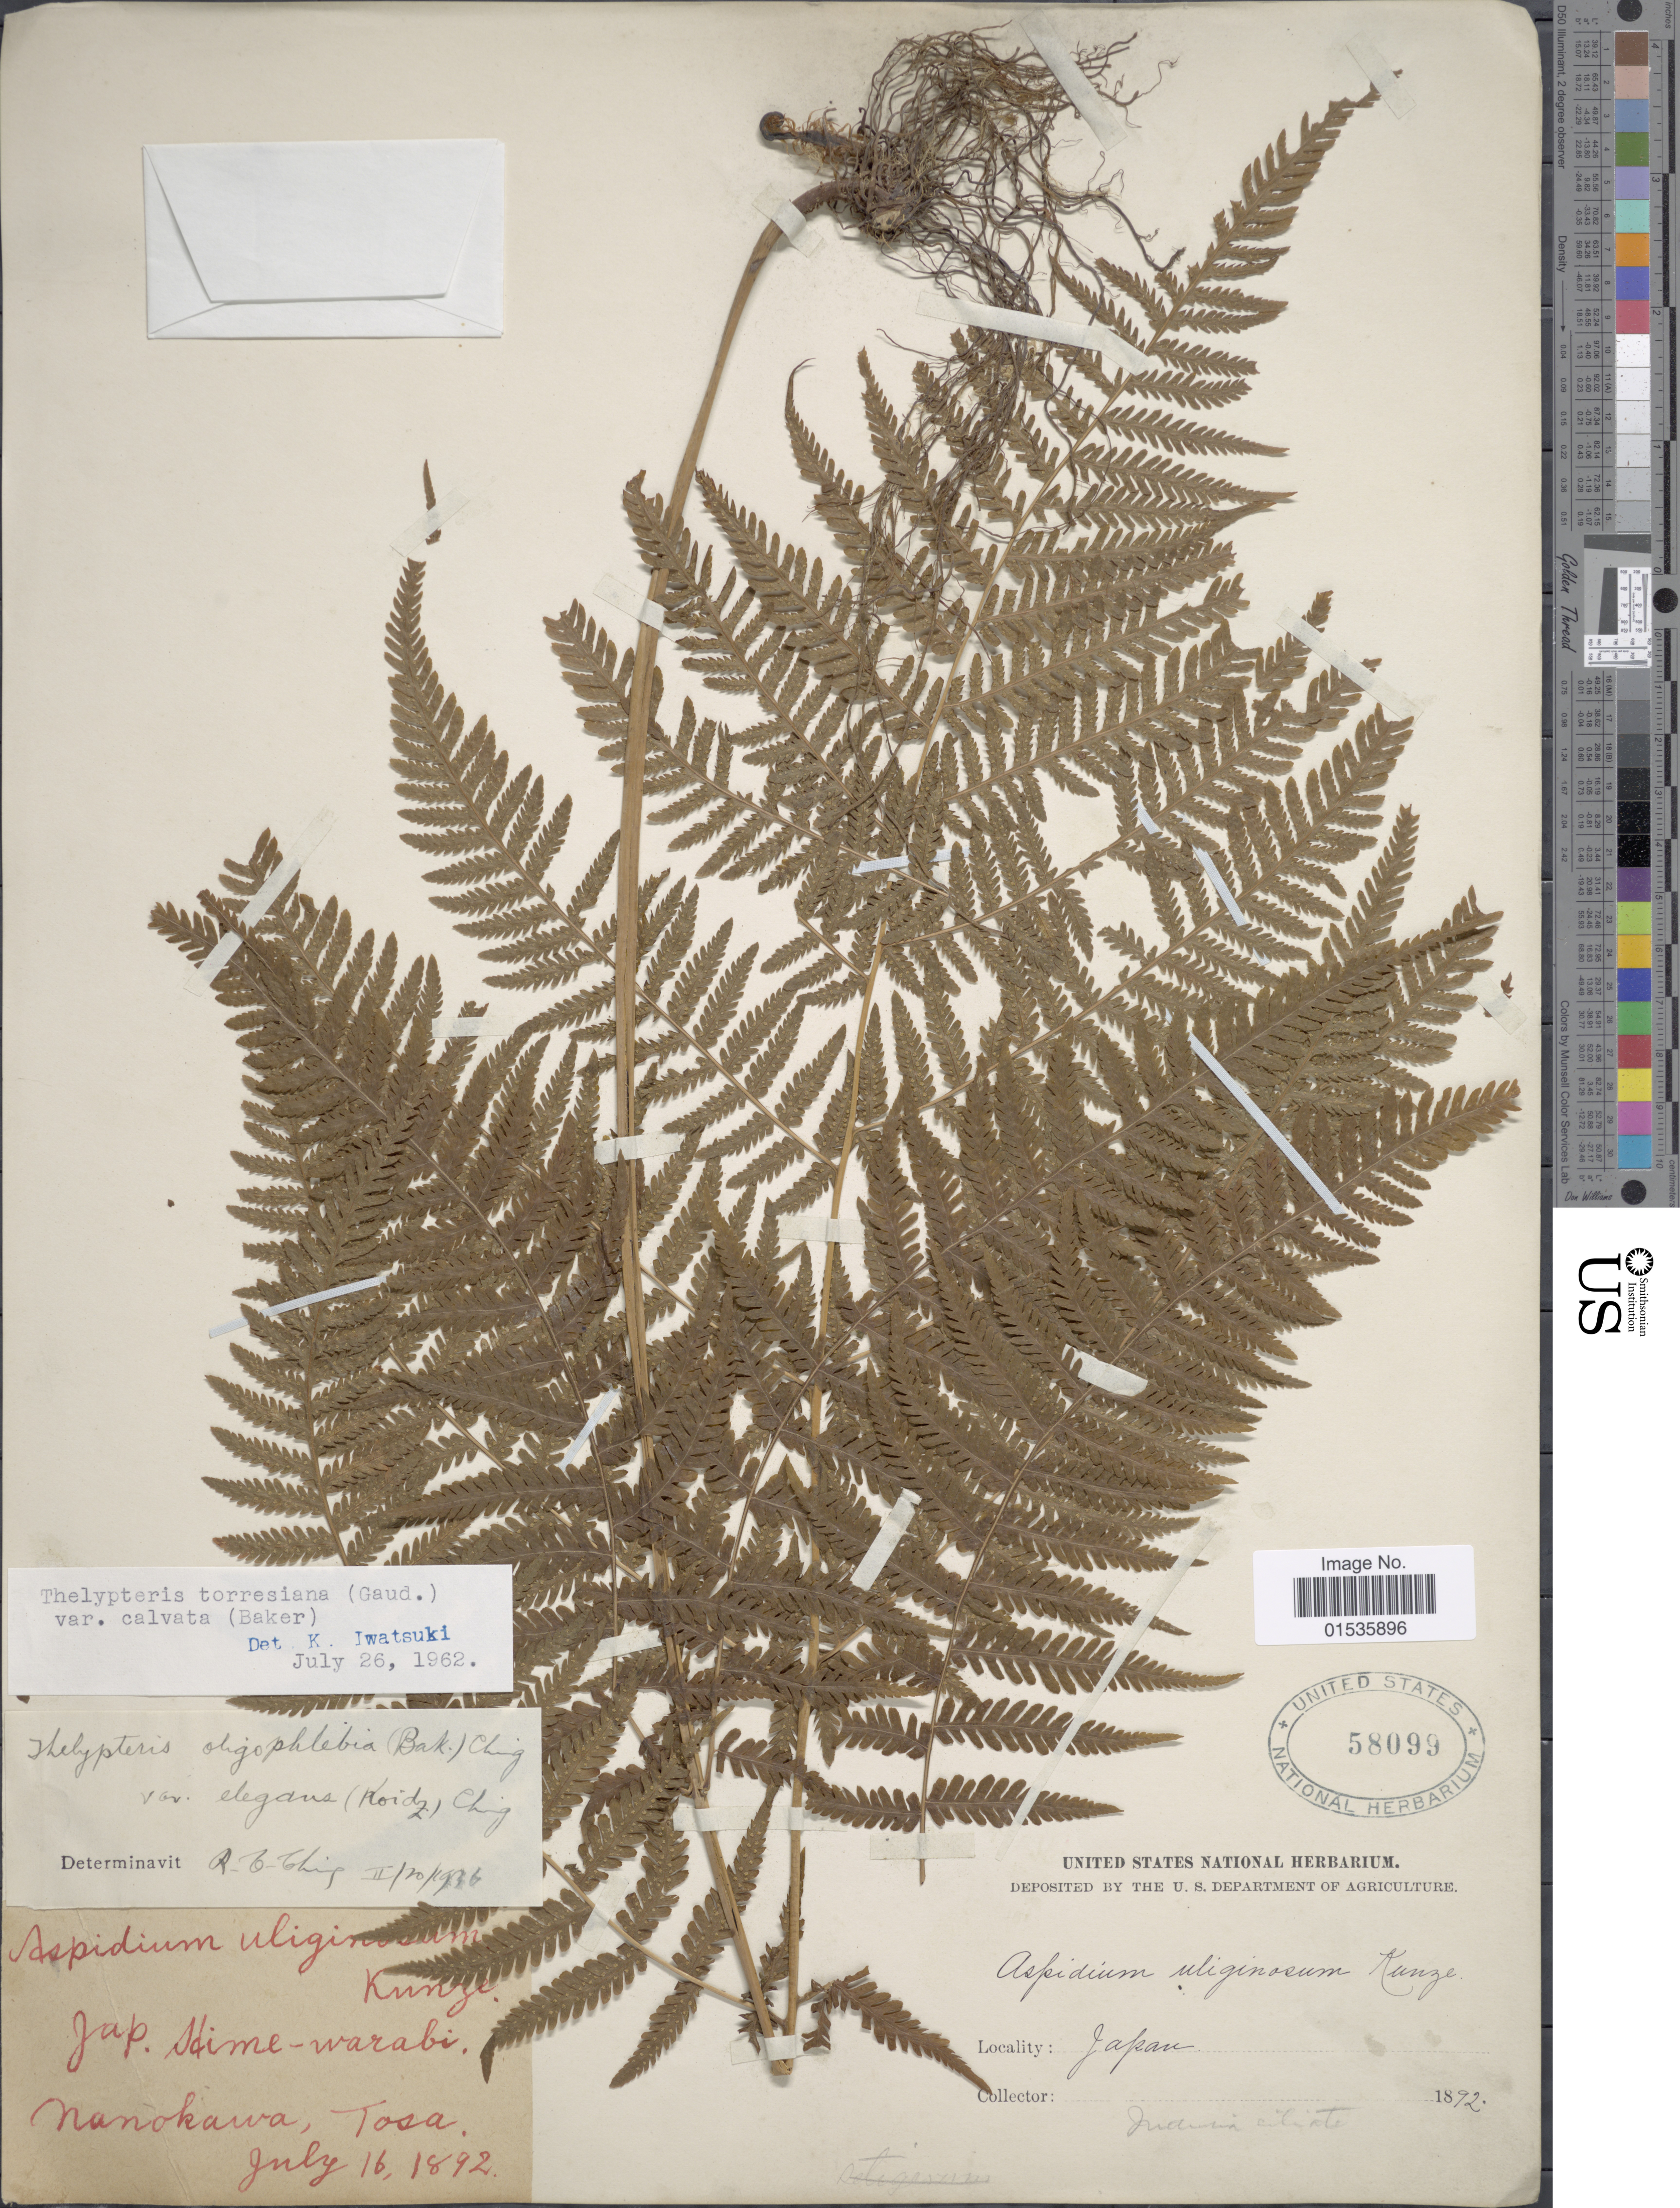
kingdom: Plantae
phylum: Tracheophyta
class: Polypodiopsida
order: Polypodiales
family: Thelypteridaceae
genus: Macrothelypteris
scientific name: Macrothelypteris torresiana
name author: (Gaudich.) Ching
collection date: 1892-07-16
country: Japan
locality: Tosa. Japan.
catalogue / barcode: US 58099